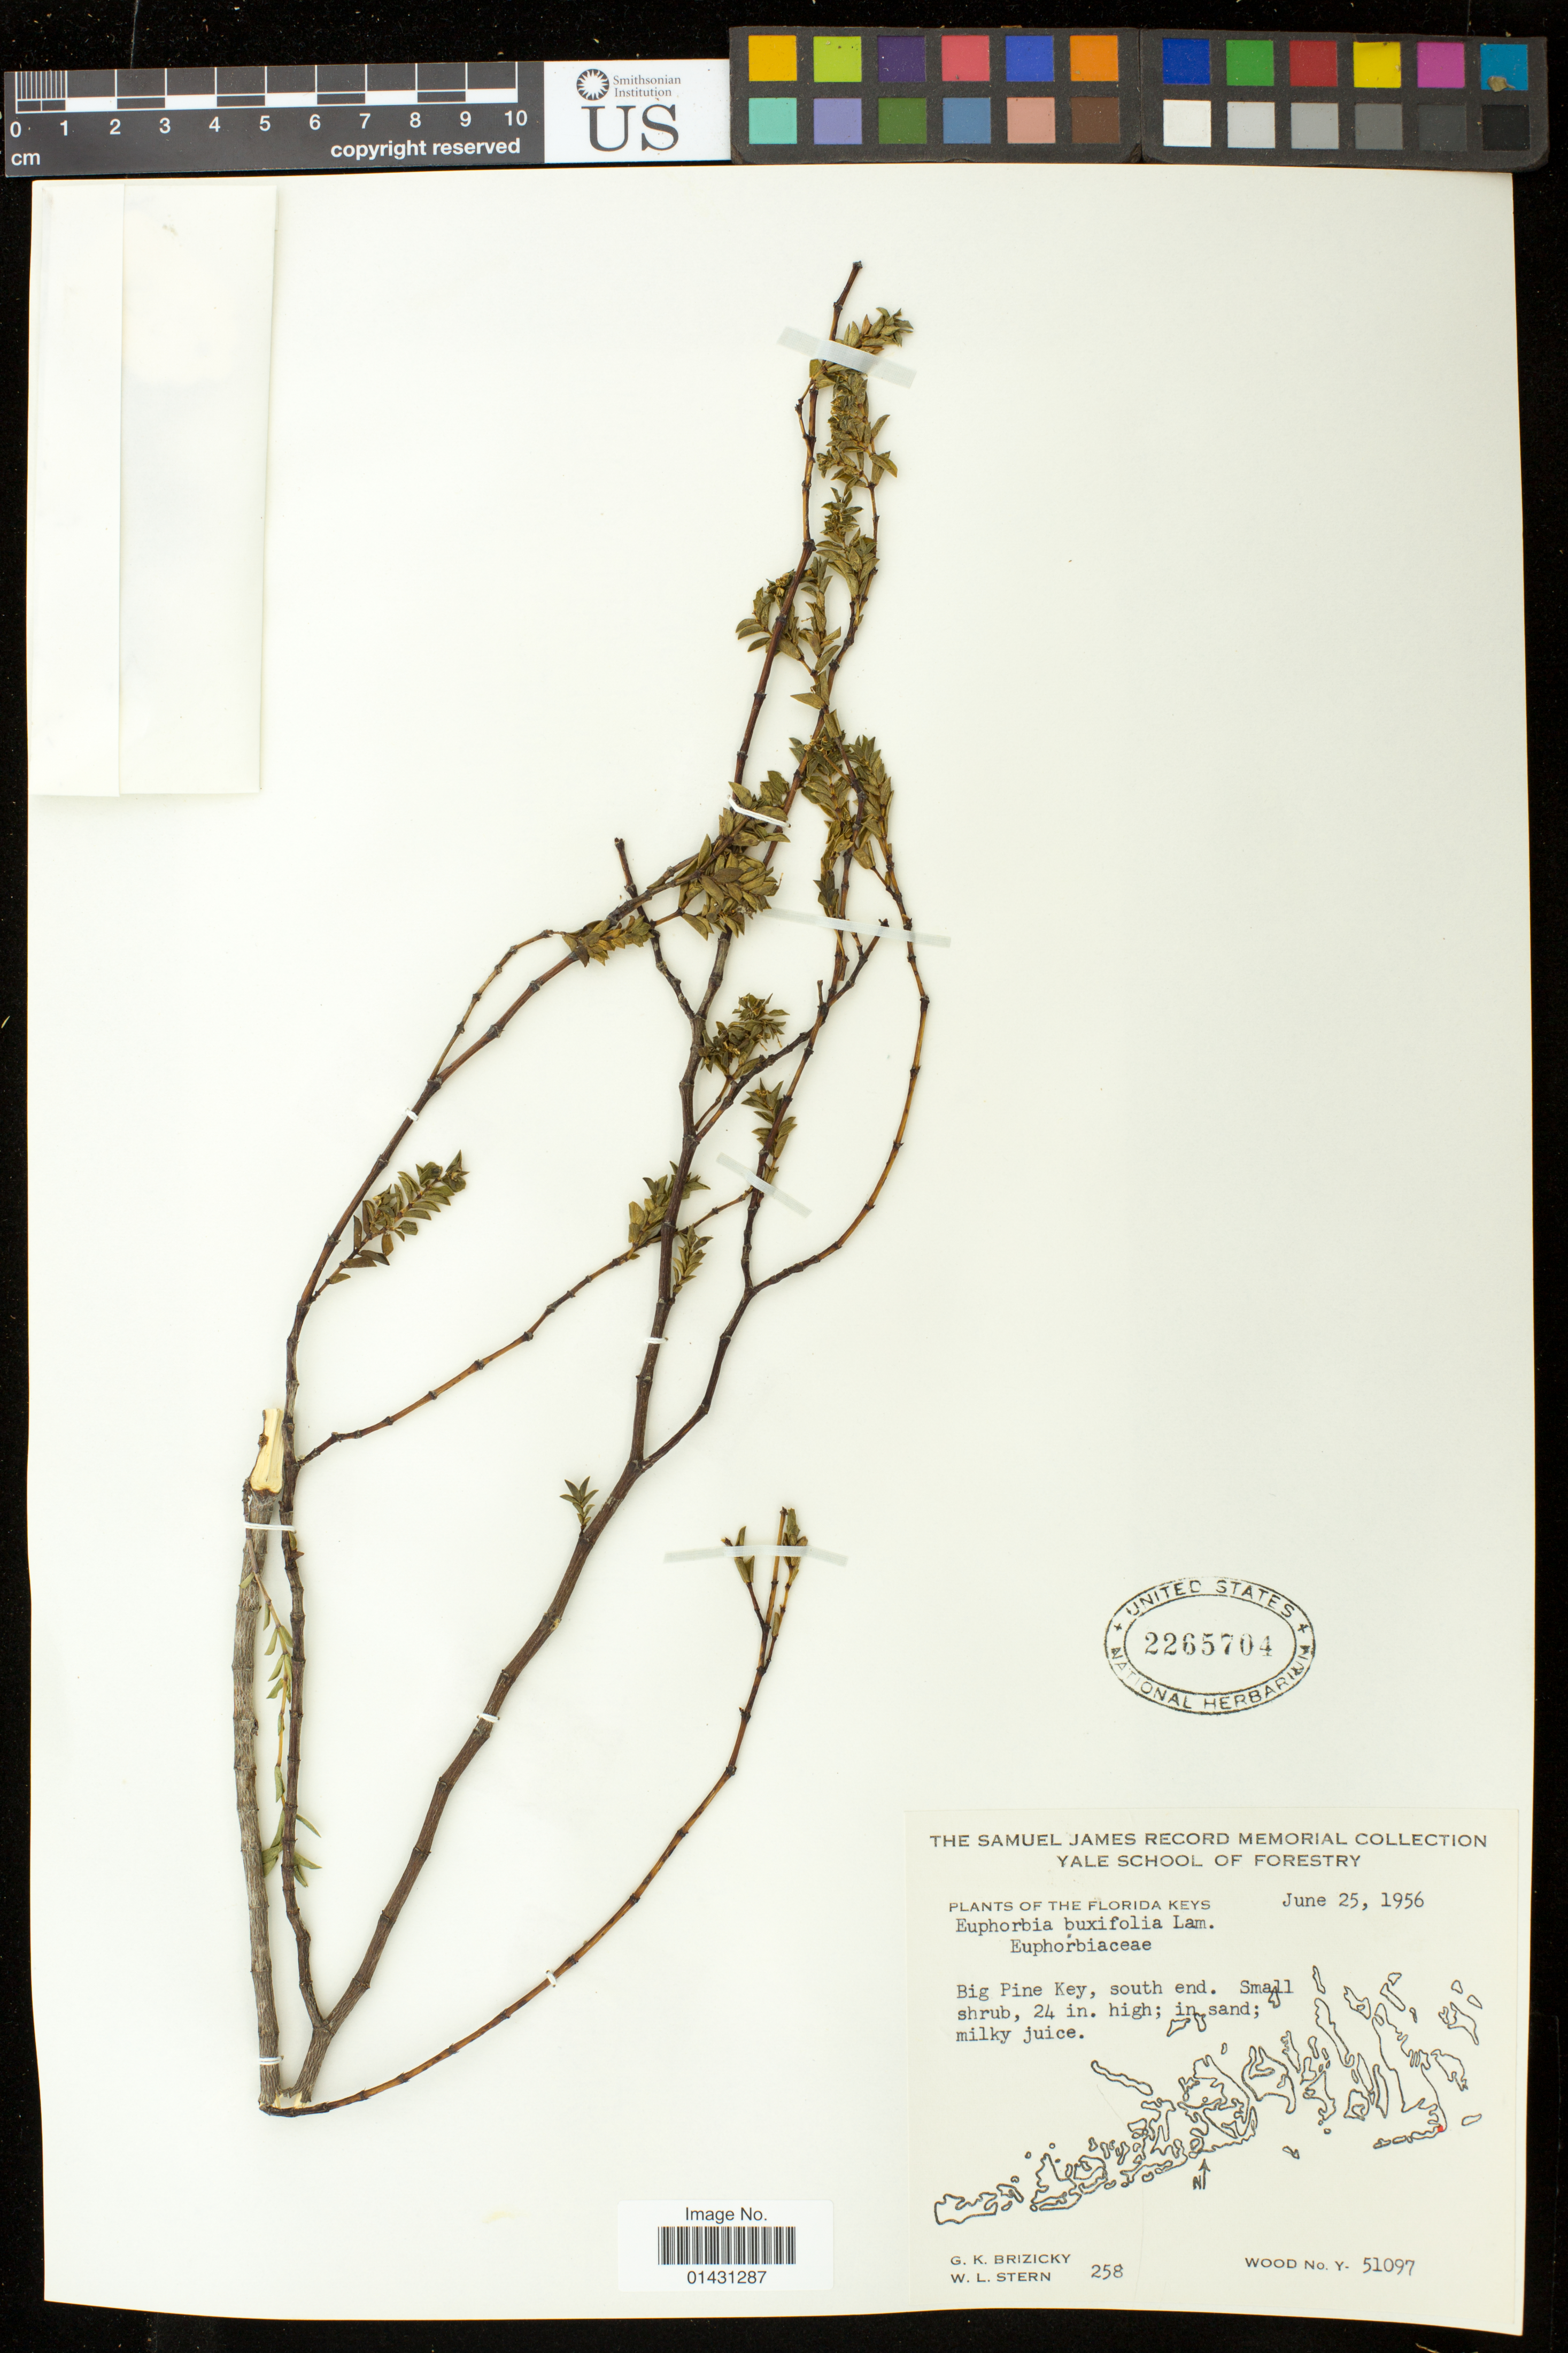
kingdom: Plantae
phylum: Tracheophyta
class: Magnoliopsida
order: Malpighiales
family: Euphorbiaceae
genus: Euphorbia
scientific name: Euphorbia mesembryanthemifolia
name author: Jacq.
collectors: G. K. Brizicky & W. L. Stern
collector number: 258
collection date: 1956-06-25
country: United States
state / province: Florida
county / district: Monroe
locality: Big Pine Key, south end.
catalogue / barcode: US 2265704